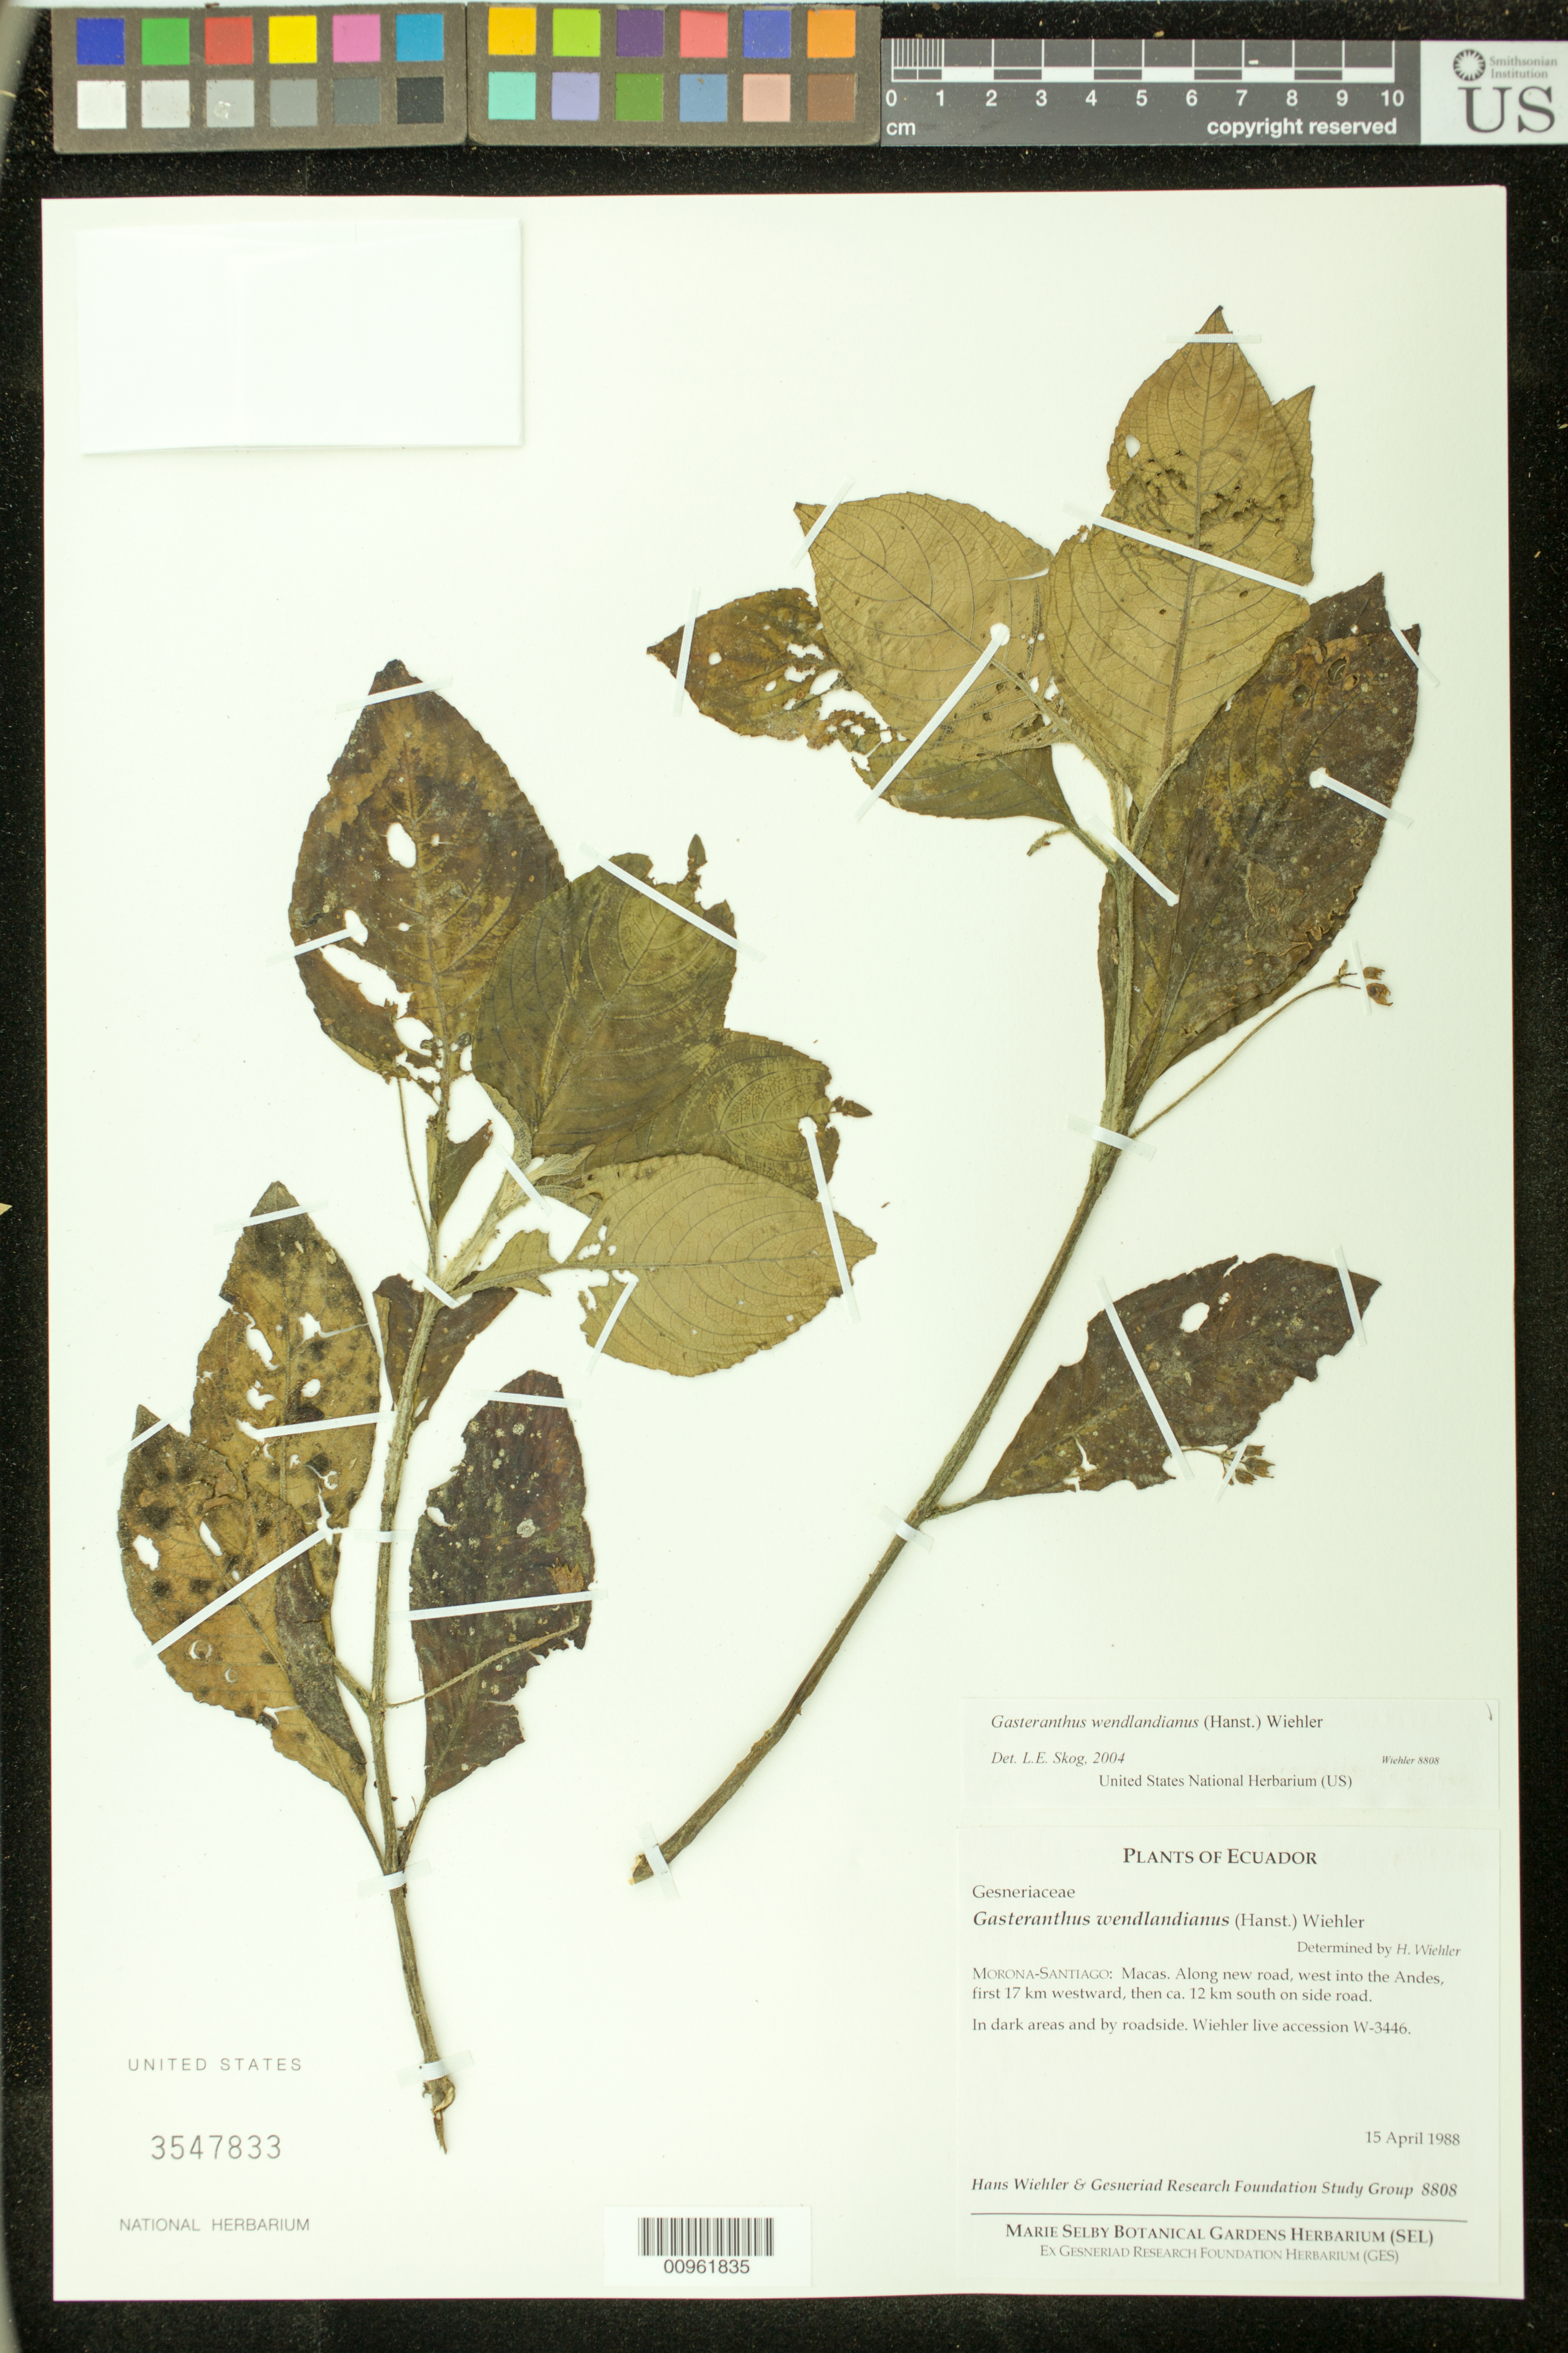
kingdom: Plantae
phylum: Tracheophyta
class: Magnoliopsida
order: Lamiales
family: Gesneriaceae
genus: Gasteranthus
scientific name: Gasteranthus wendlandianus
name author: (Hanst.) Wiehler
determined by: Skog, Laurence E.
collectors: H. J. Wiehler & GRF Study Group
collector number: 8808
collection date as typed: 15 Apr 1988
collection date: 1988-04-15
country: Ecuador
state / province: Morona-Santiago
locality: Morona-Santiago: Macas, along new road, west into the Andes, first 17 km westward, then ca. 12 km south on side road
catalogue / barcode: US 3547833